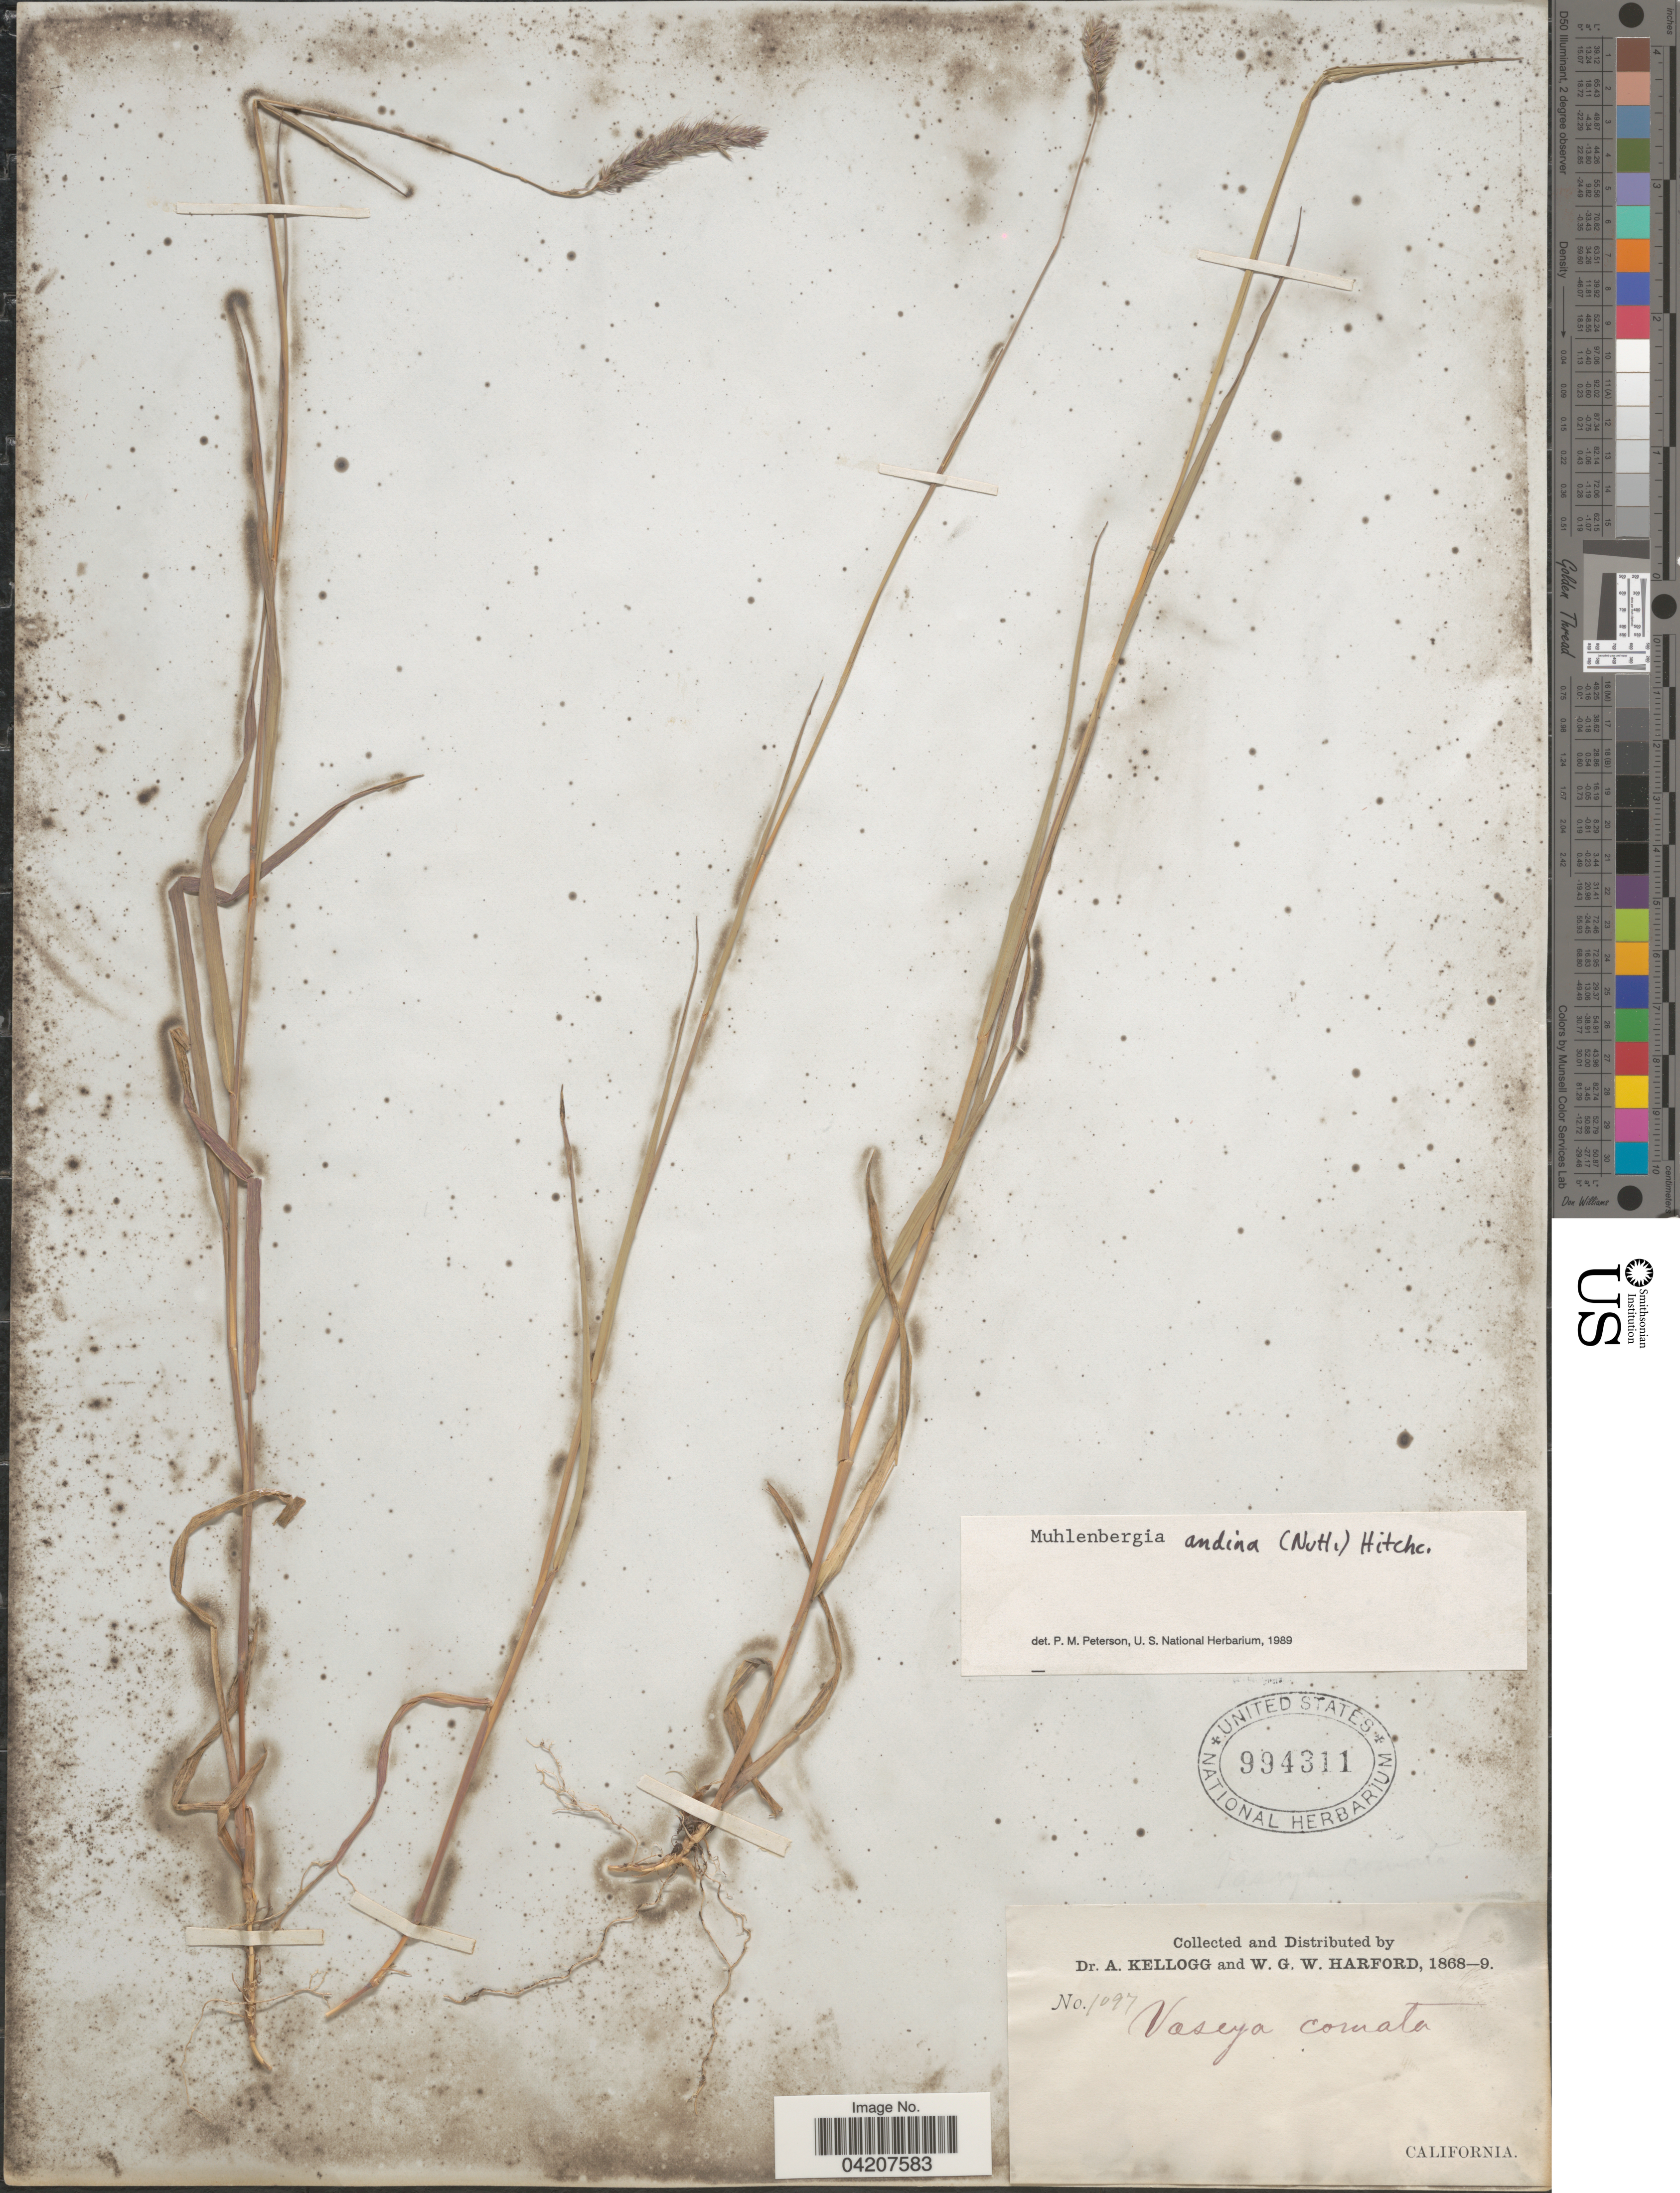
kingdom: Plantae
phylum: Tracheophyta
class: Liliopsida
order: Poales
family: Poaceae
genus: Muhlenbergia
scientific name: Muhlenbergia andina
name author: (Nutt.) Hitchc.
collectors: A. Kellogg & W. G. W. Harford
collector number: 1097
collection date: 1868/1869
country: United States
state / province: California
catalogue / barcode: US 994311